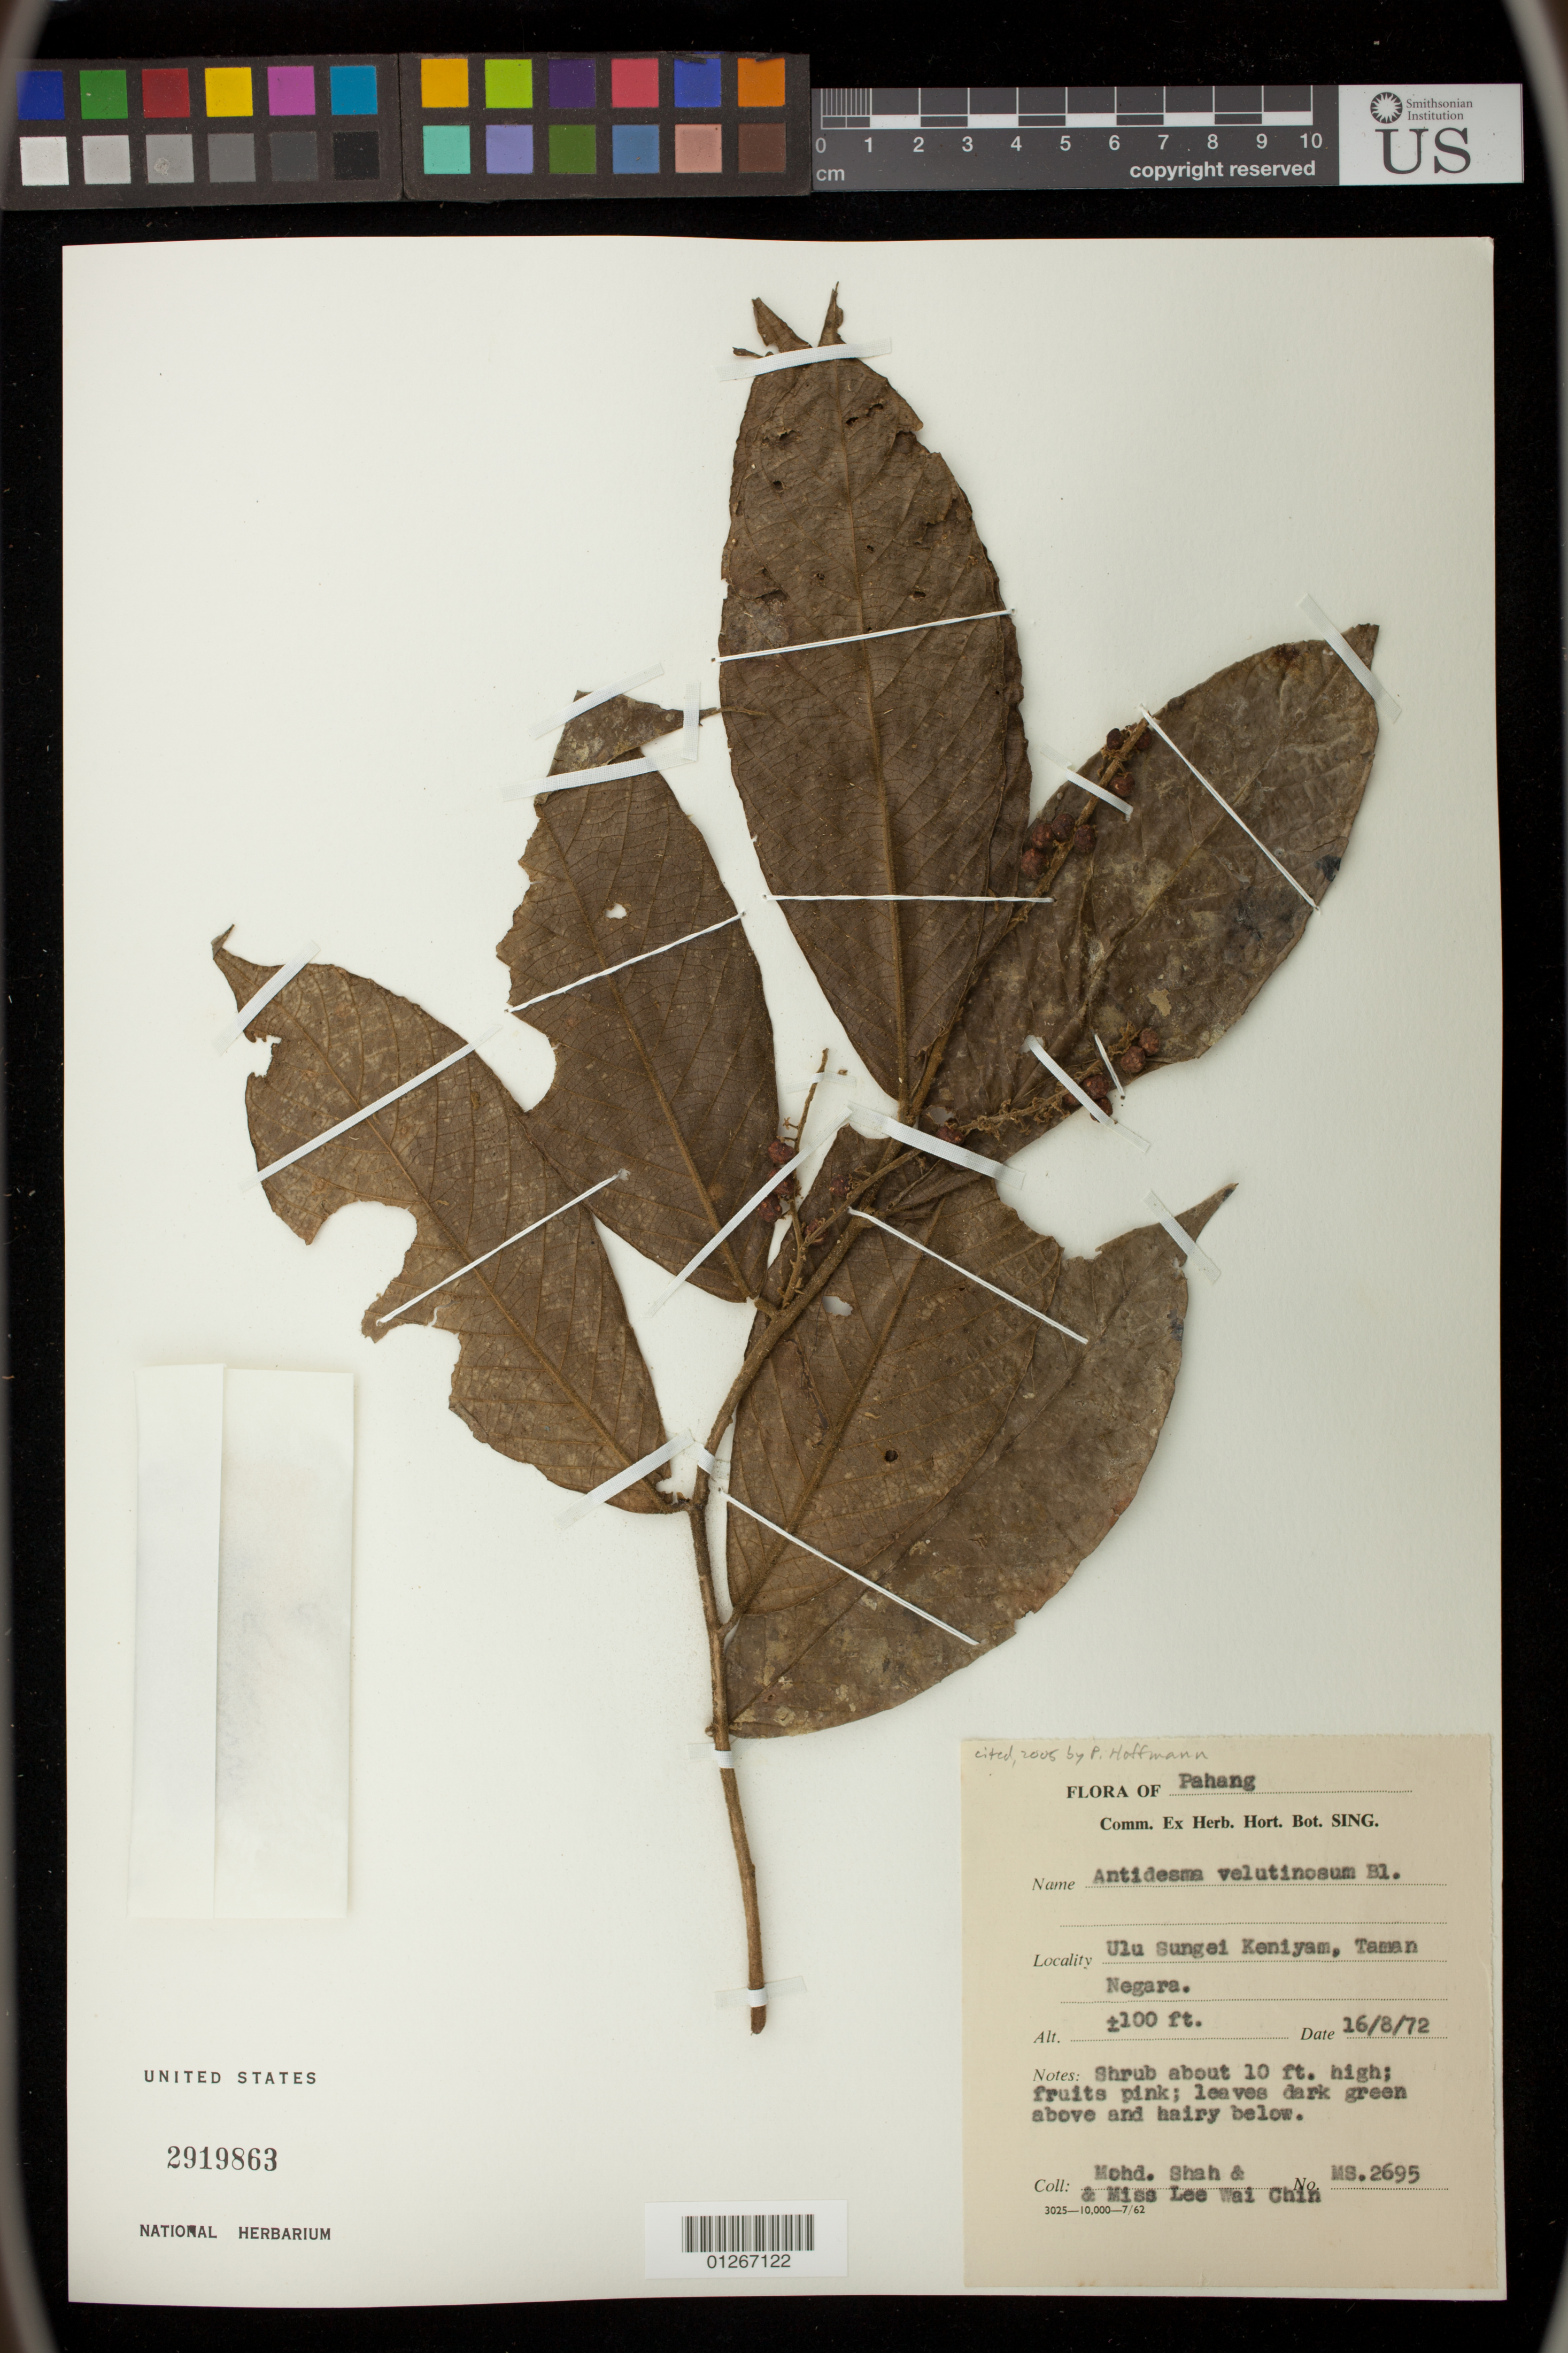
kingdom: Plantae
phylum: Tracheophyta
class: Magnoliopsida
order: Malpighiales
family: Phyllanthaceae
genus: Antidesma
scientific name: Antidesma velutinosum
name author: Miq.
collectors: M. Shah & L. Chin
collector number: MS.2695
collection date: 1972-08-16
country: Malaysia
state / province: Pahang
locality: Ulu Sungai Keniyam, Taman Negara.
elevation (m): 30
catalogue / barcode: US 2919863